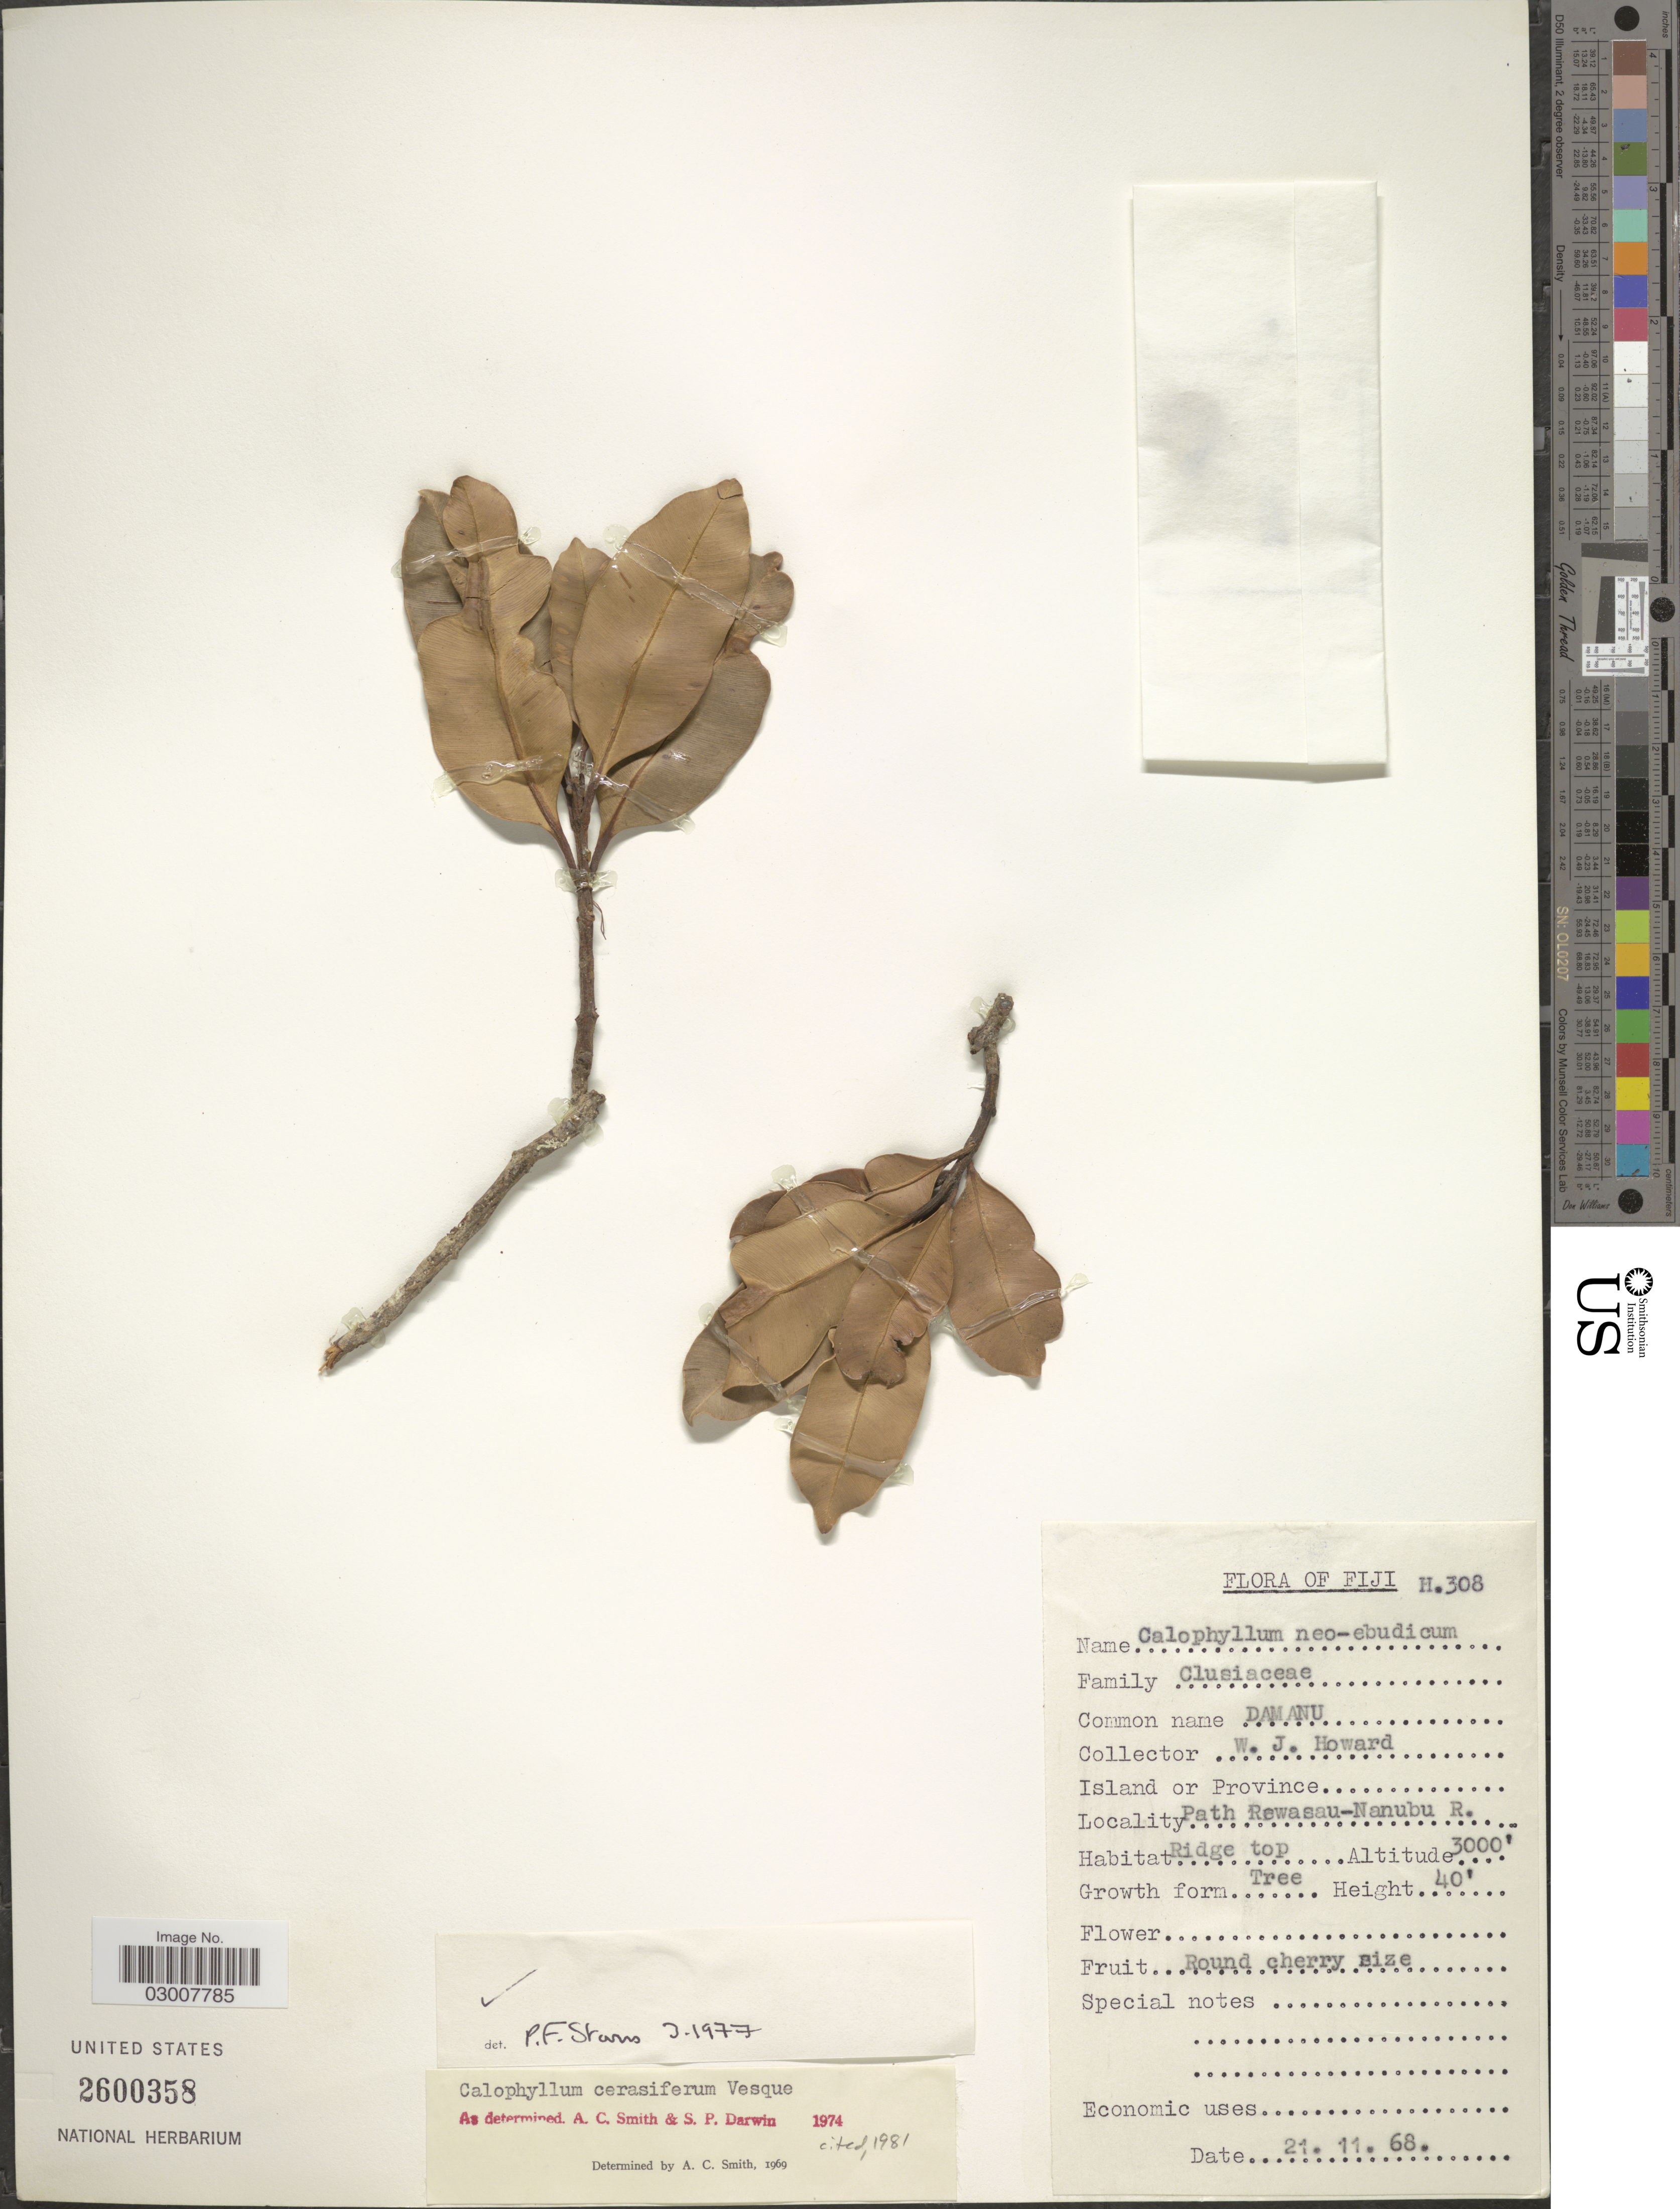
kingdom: Plantae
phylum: Tracheophyta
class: Magnoliopsida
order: Malpighiales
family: Calophyllaceae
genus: Calophyllum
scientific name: Calophyllum cerasiferum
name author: Vesque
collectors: W. J. Howard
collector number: H308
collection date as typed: Transcribed d/m/y: 21/11/68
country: Fiji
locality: Path R4ewasau-Nanubu R.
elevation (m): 914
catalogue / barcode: US 2600358